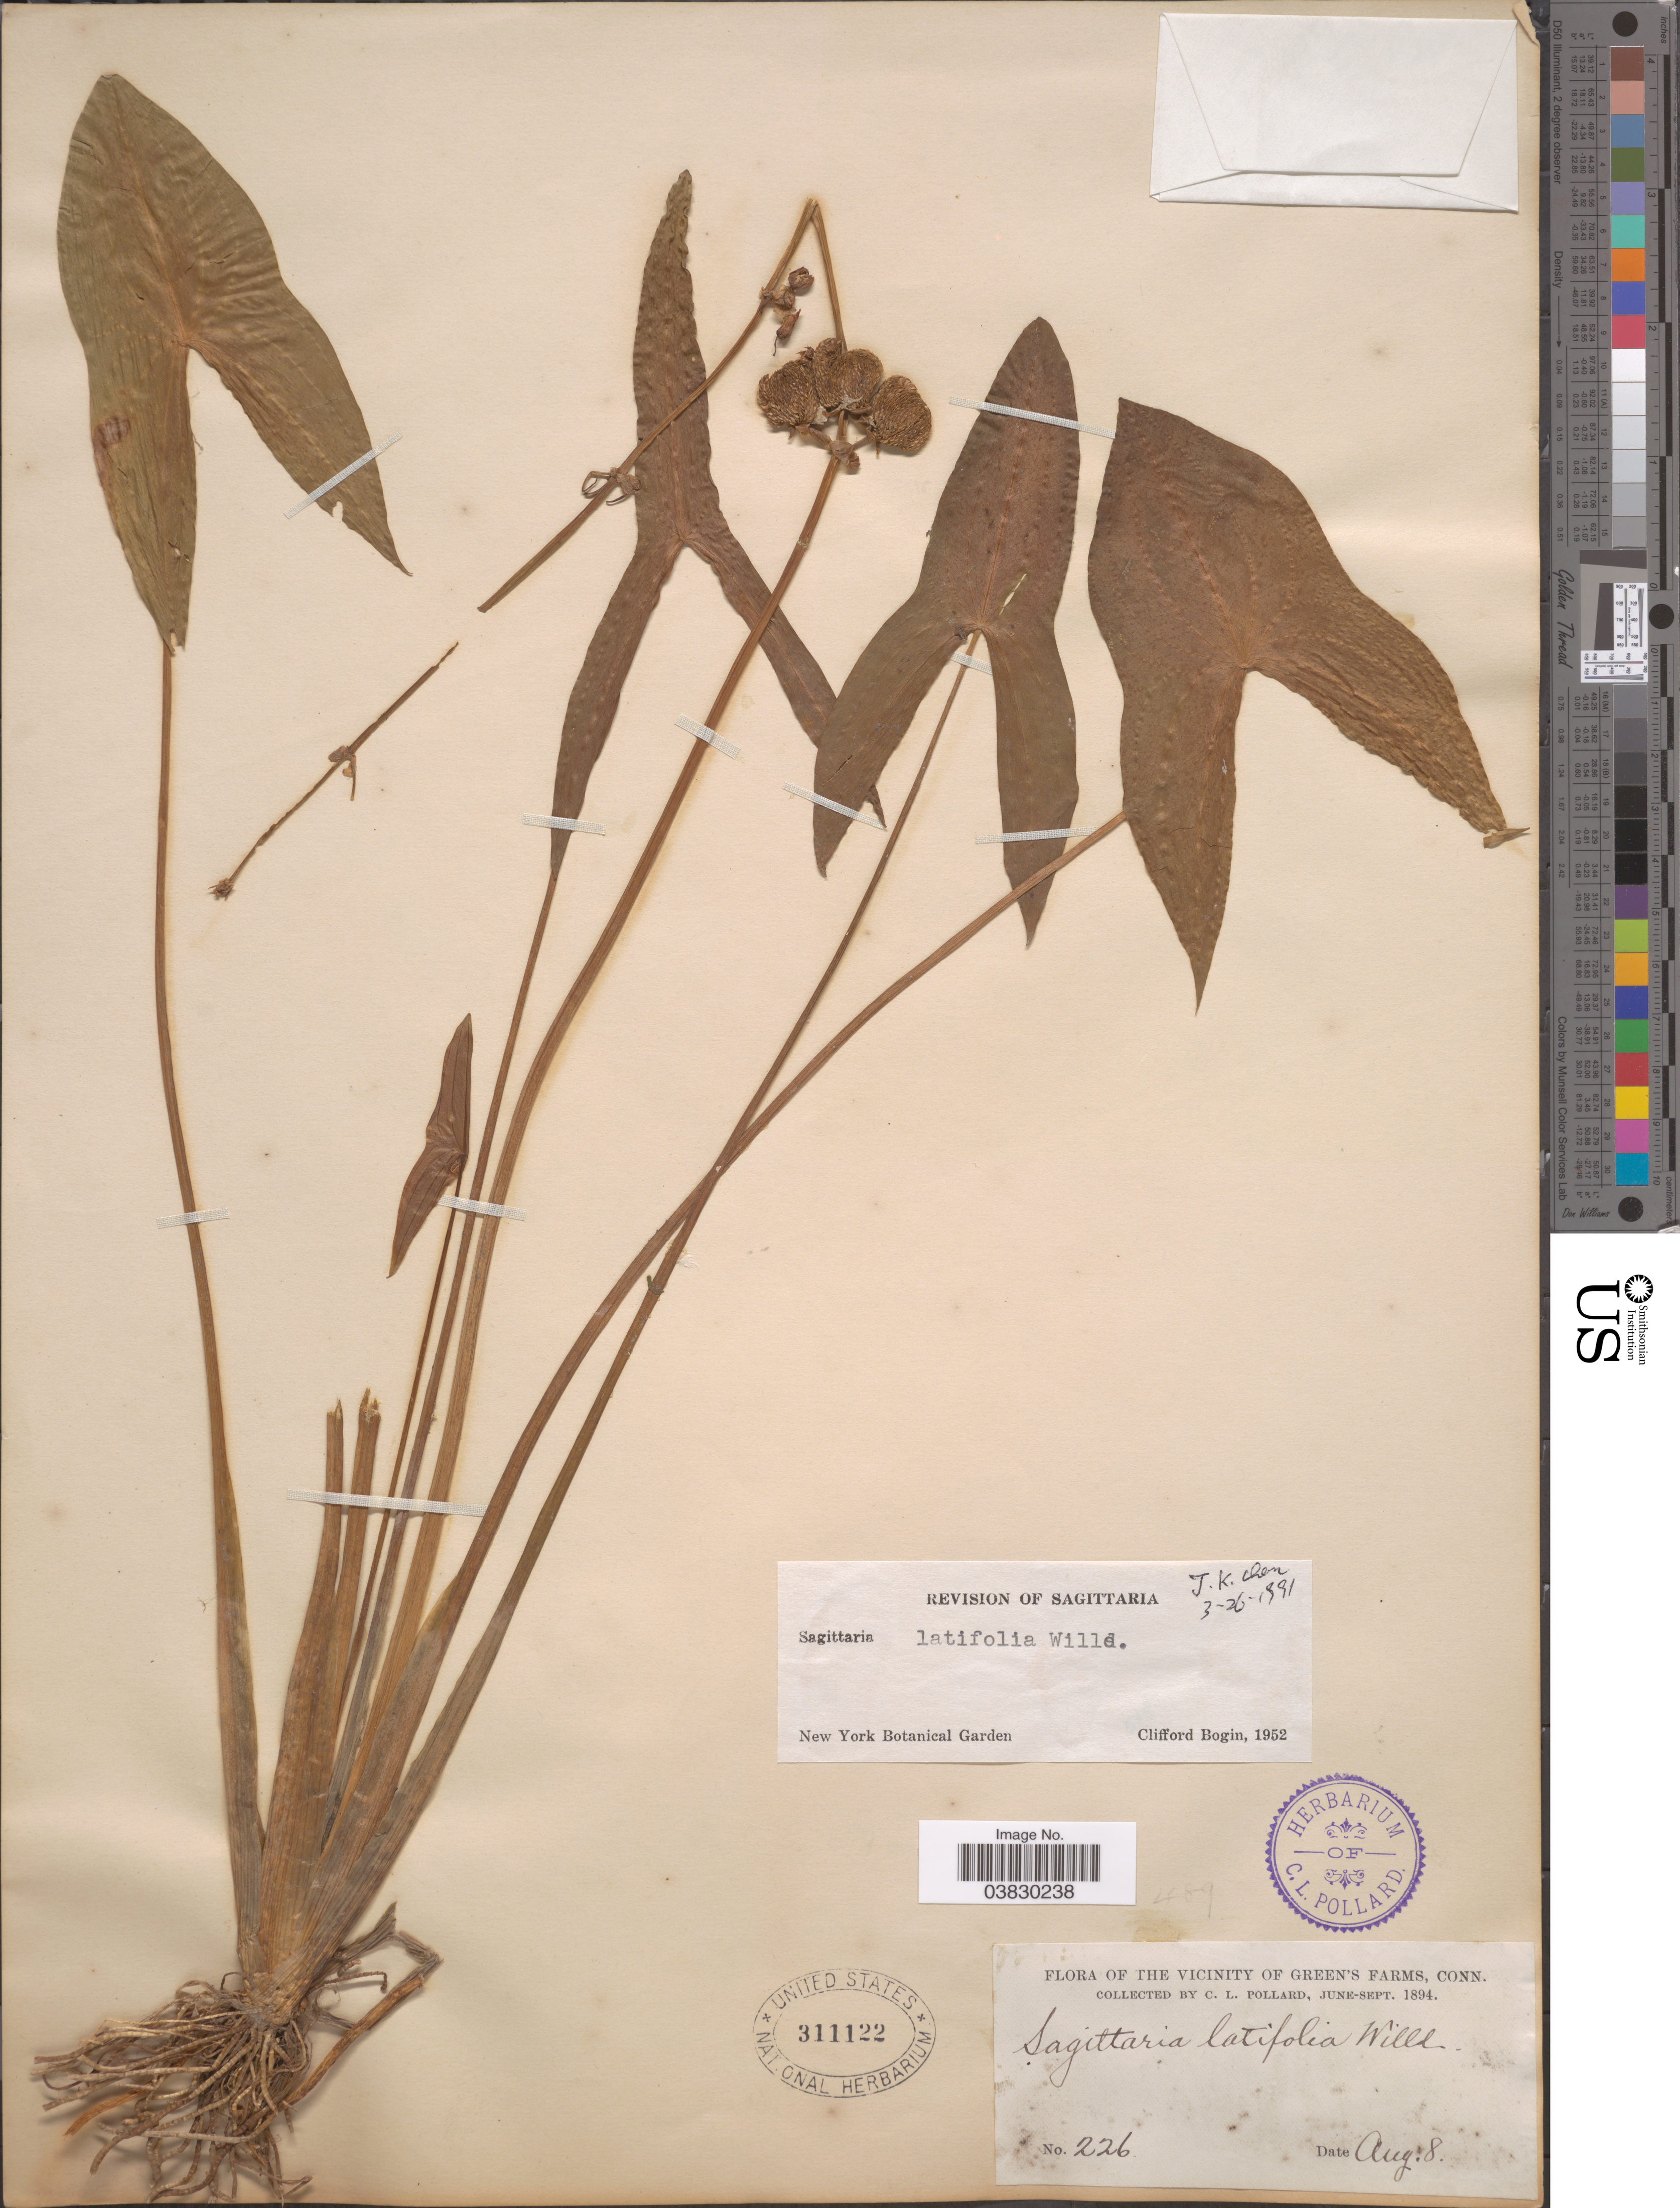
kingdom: Plantae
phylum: Tracheophyta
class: Liliopsida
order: Alismatales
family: Alismataceae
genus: Sagittaria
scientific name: Sagittaria latifolia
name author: Willd.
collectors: C. L. Pollard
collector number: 226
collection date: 1894-08-08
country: United States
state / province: Connecticut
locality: The Vicinity of Green's Farms.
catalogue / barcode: US 311122